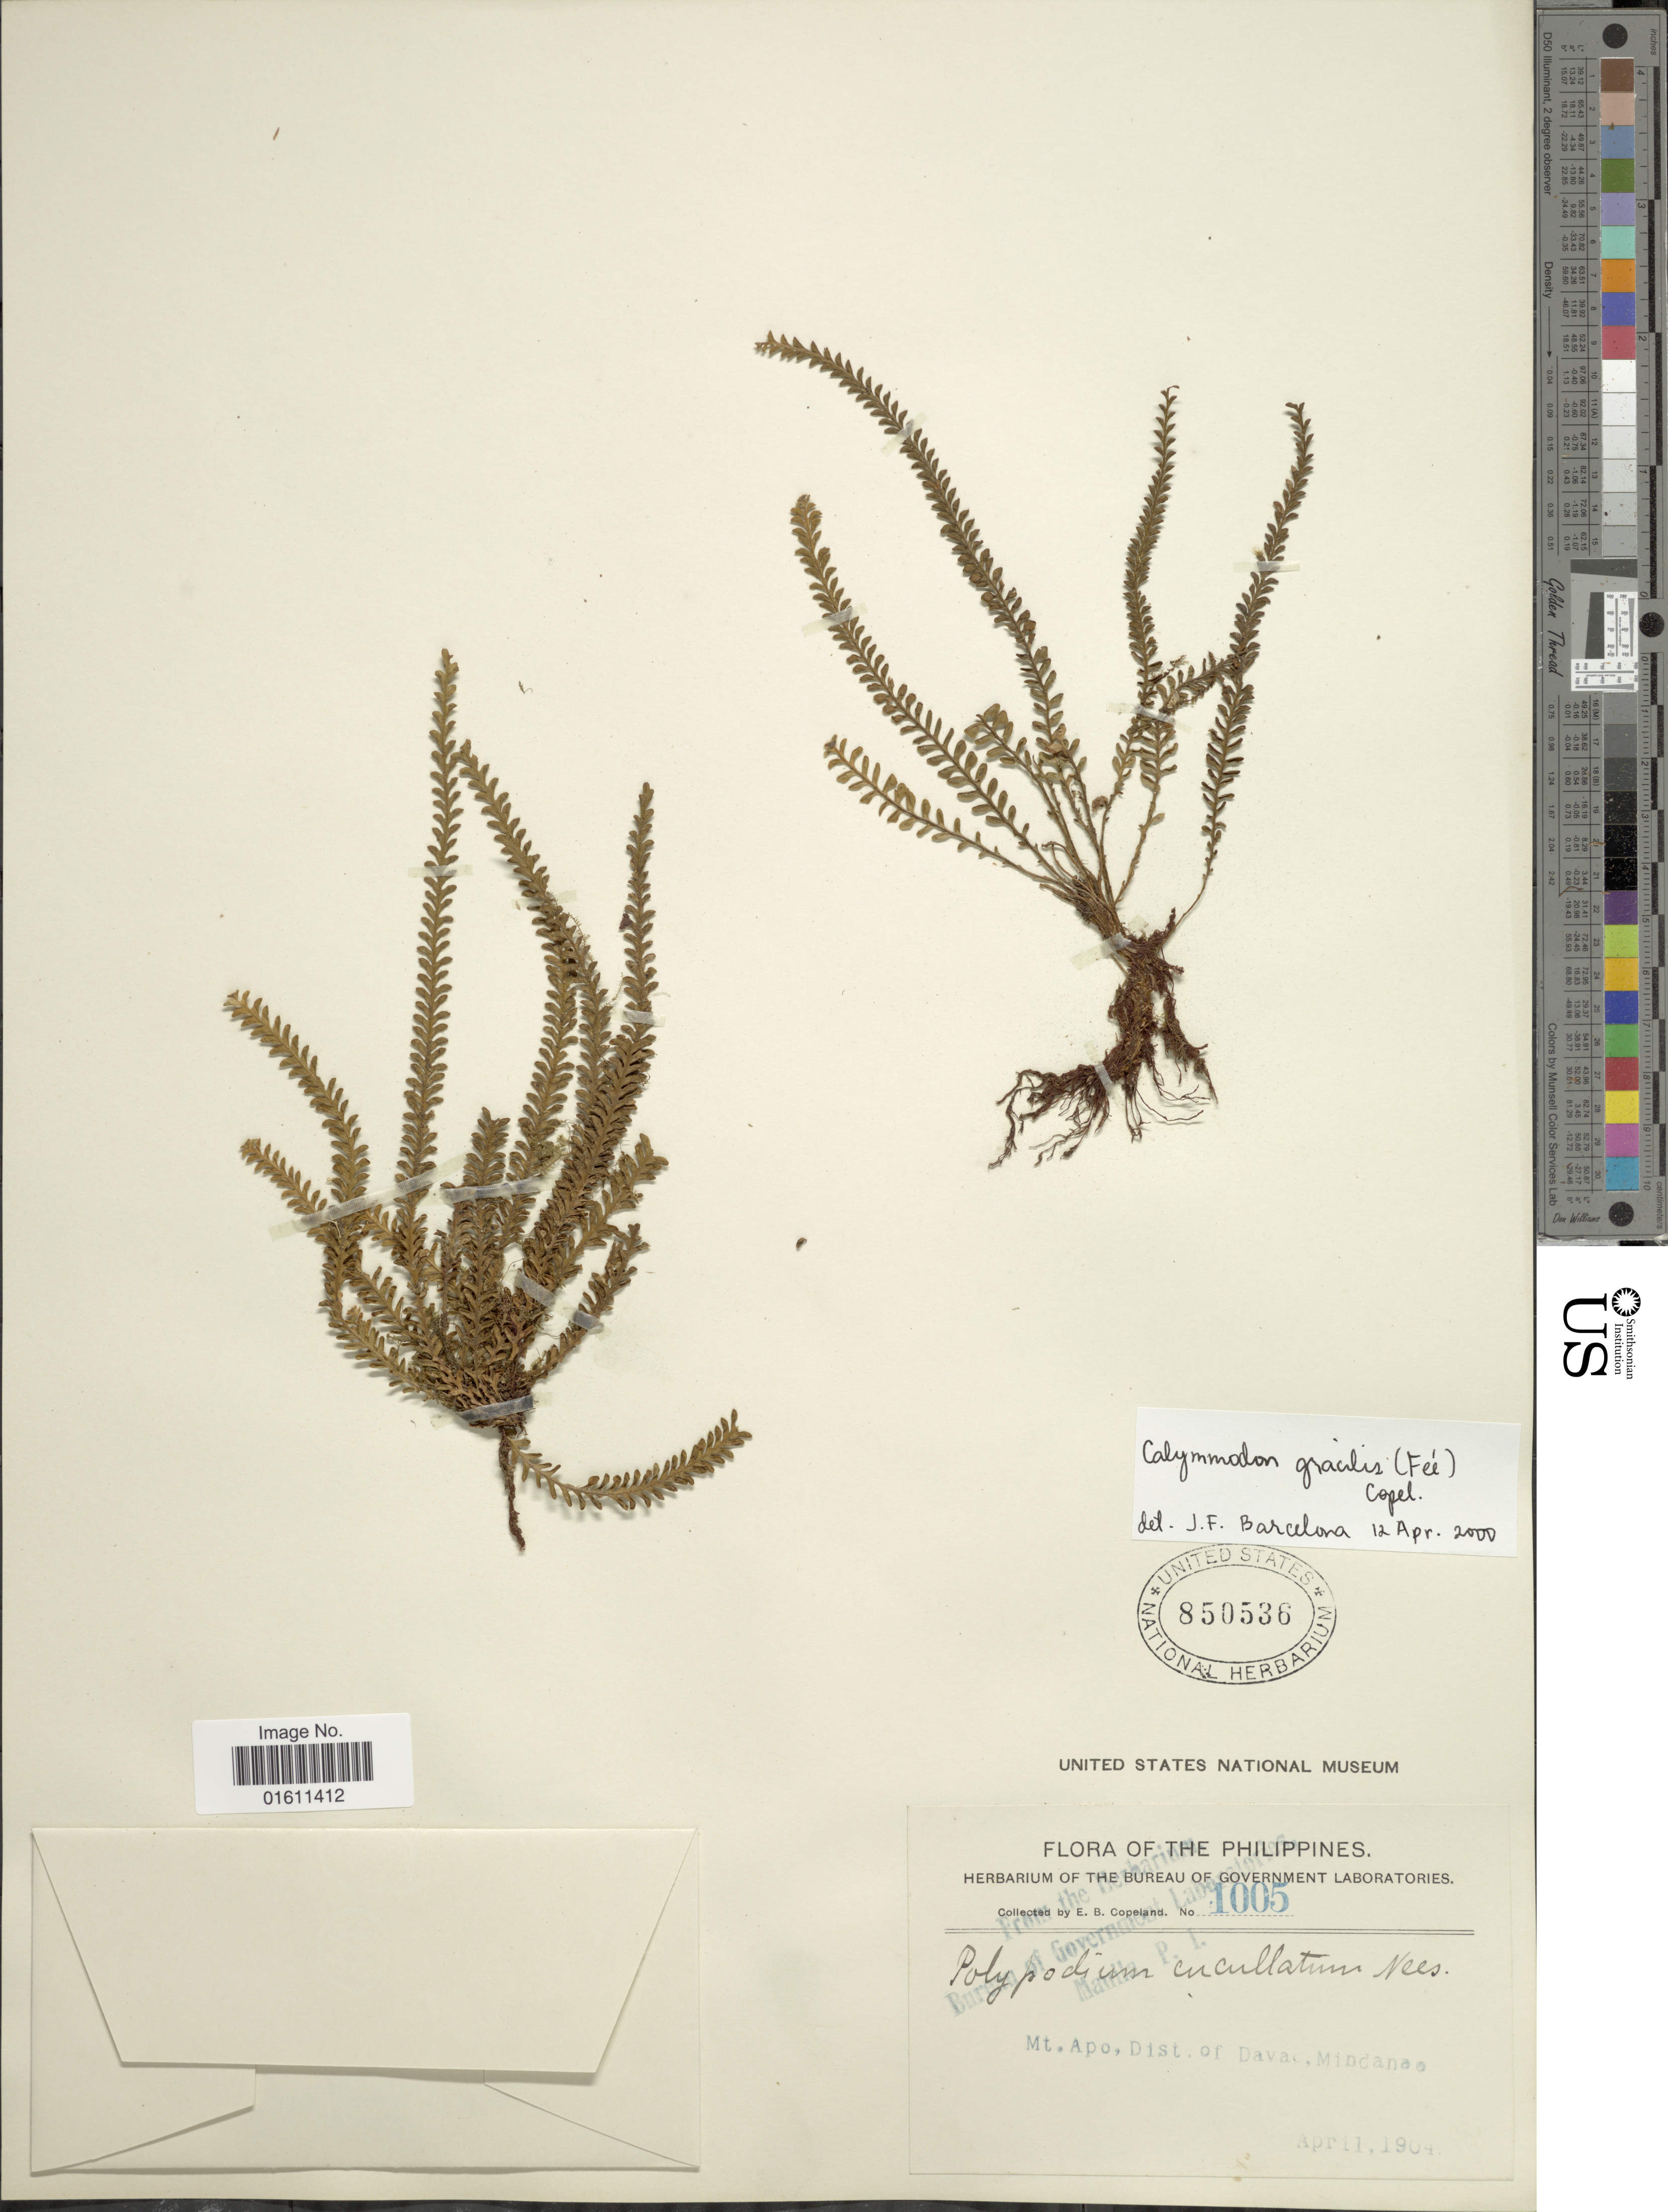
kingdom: Plantae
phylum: Tracheophyta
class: Polypodiopsida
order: Polypodiales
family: Polypodiaceae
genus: Calymmodon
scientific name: Calymmodon gracilis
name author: (Fée) Copel.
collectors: E. B. Copeland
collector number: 1005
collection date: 1904-04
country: Philippines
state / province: Davao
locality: The Philippines, Mt. Apo, Dist. of Davao, Mindanoa.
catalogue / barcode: US 850536